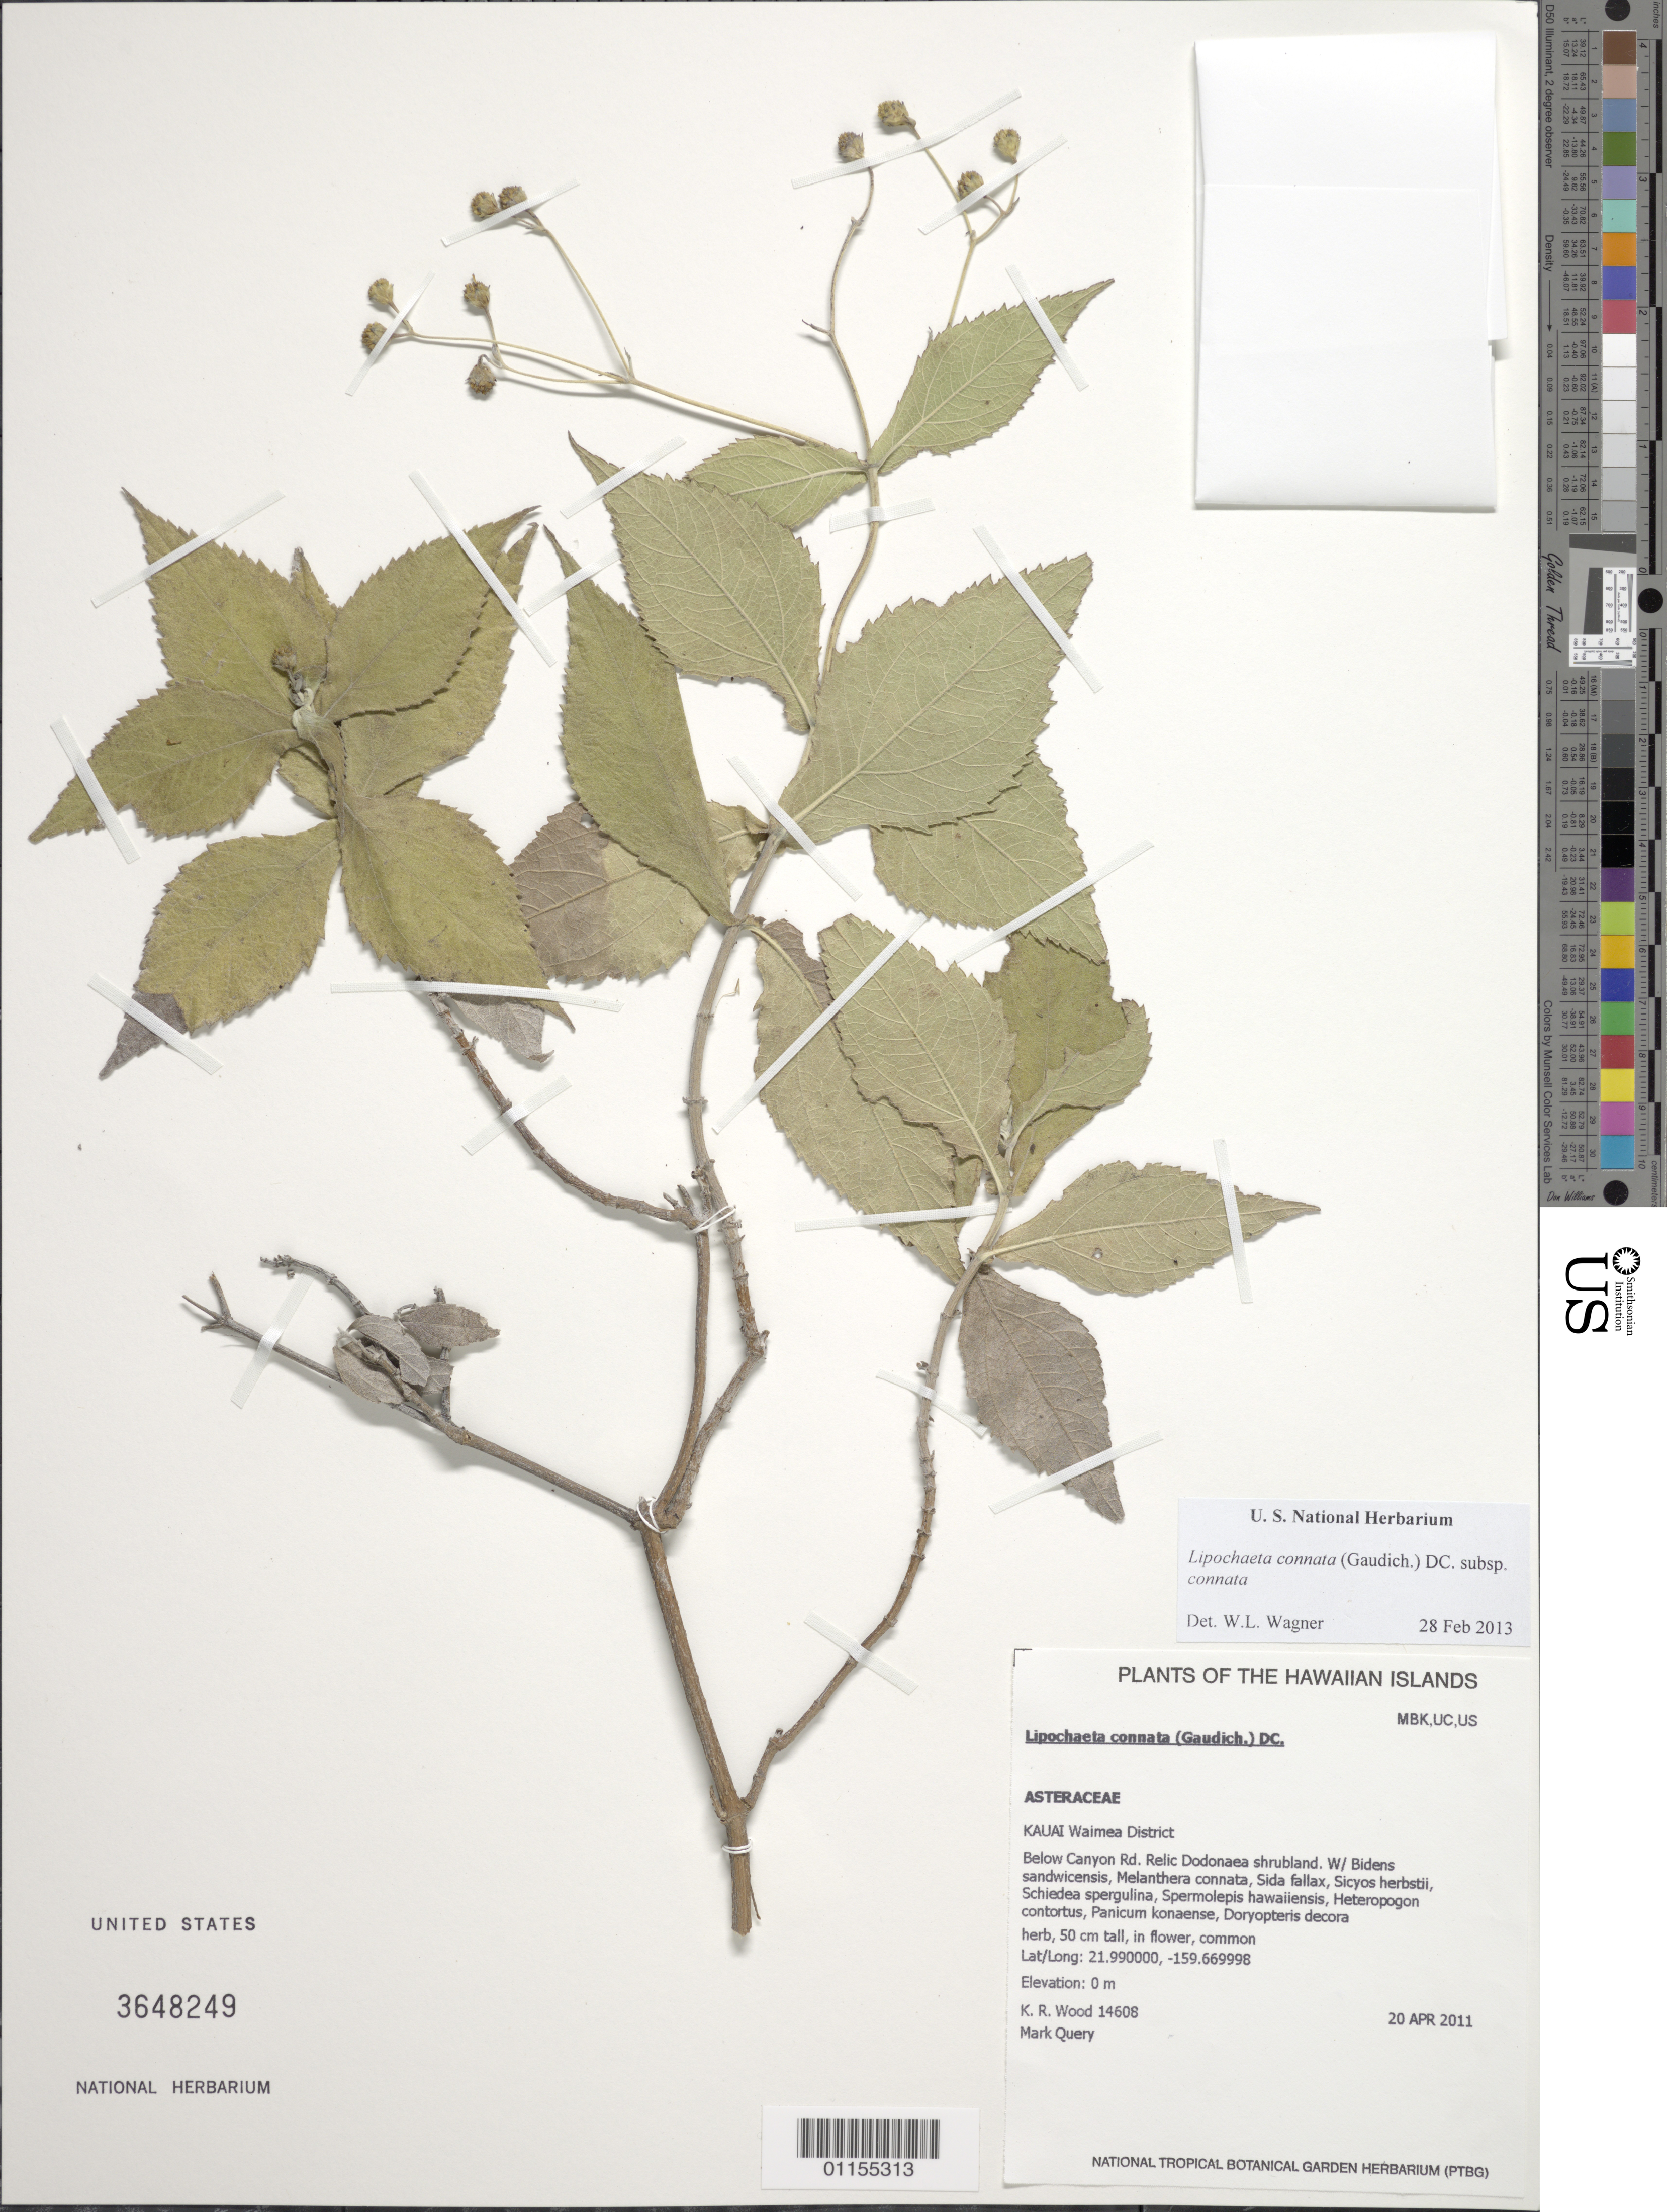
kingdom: Plantae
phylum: Tracheophyta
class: Magnoliopsida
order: Asterales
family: Asteraceae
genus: Lipochaeta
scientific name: Lipochaeta connata subsp. connata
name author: (Gaudich.) DC.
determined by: Wagner, W. L., (BOT), Smithsonian Institution - National Museum of Natural History (UNITED STATES)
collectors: K. R. Wood & M. Query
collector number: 14608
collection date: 2011-04-20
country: United States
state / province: Hawaii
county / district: Kauai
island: Kaua'i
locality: Waimea District, below Canyon Road.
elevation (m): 0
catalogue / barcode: US 3648249